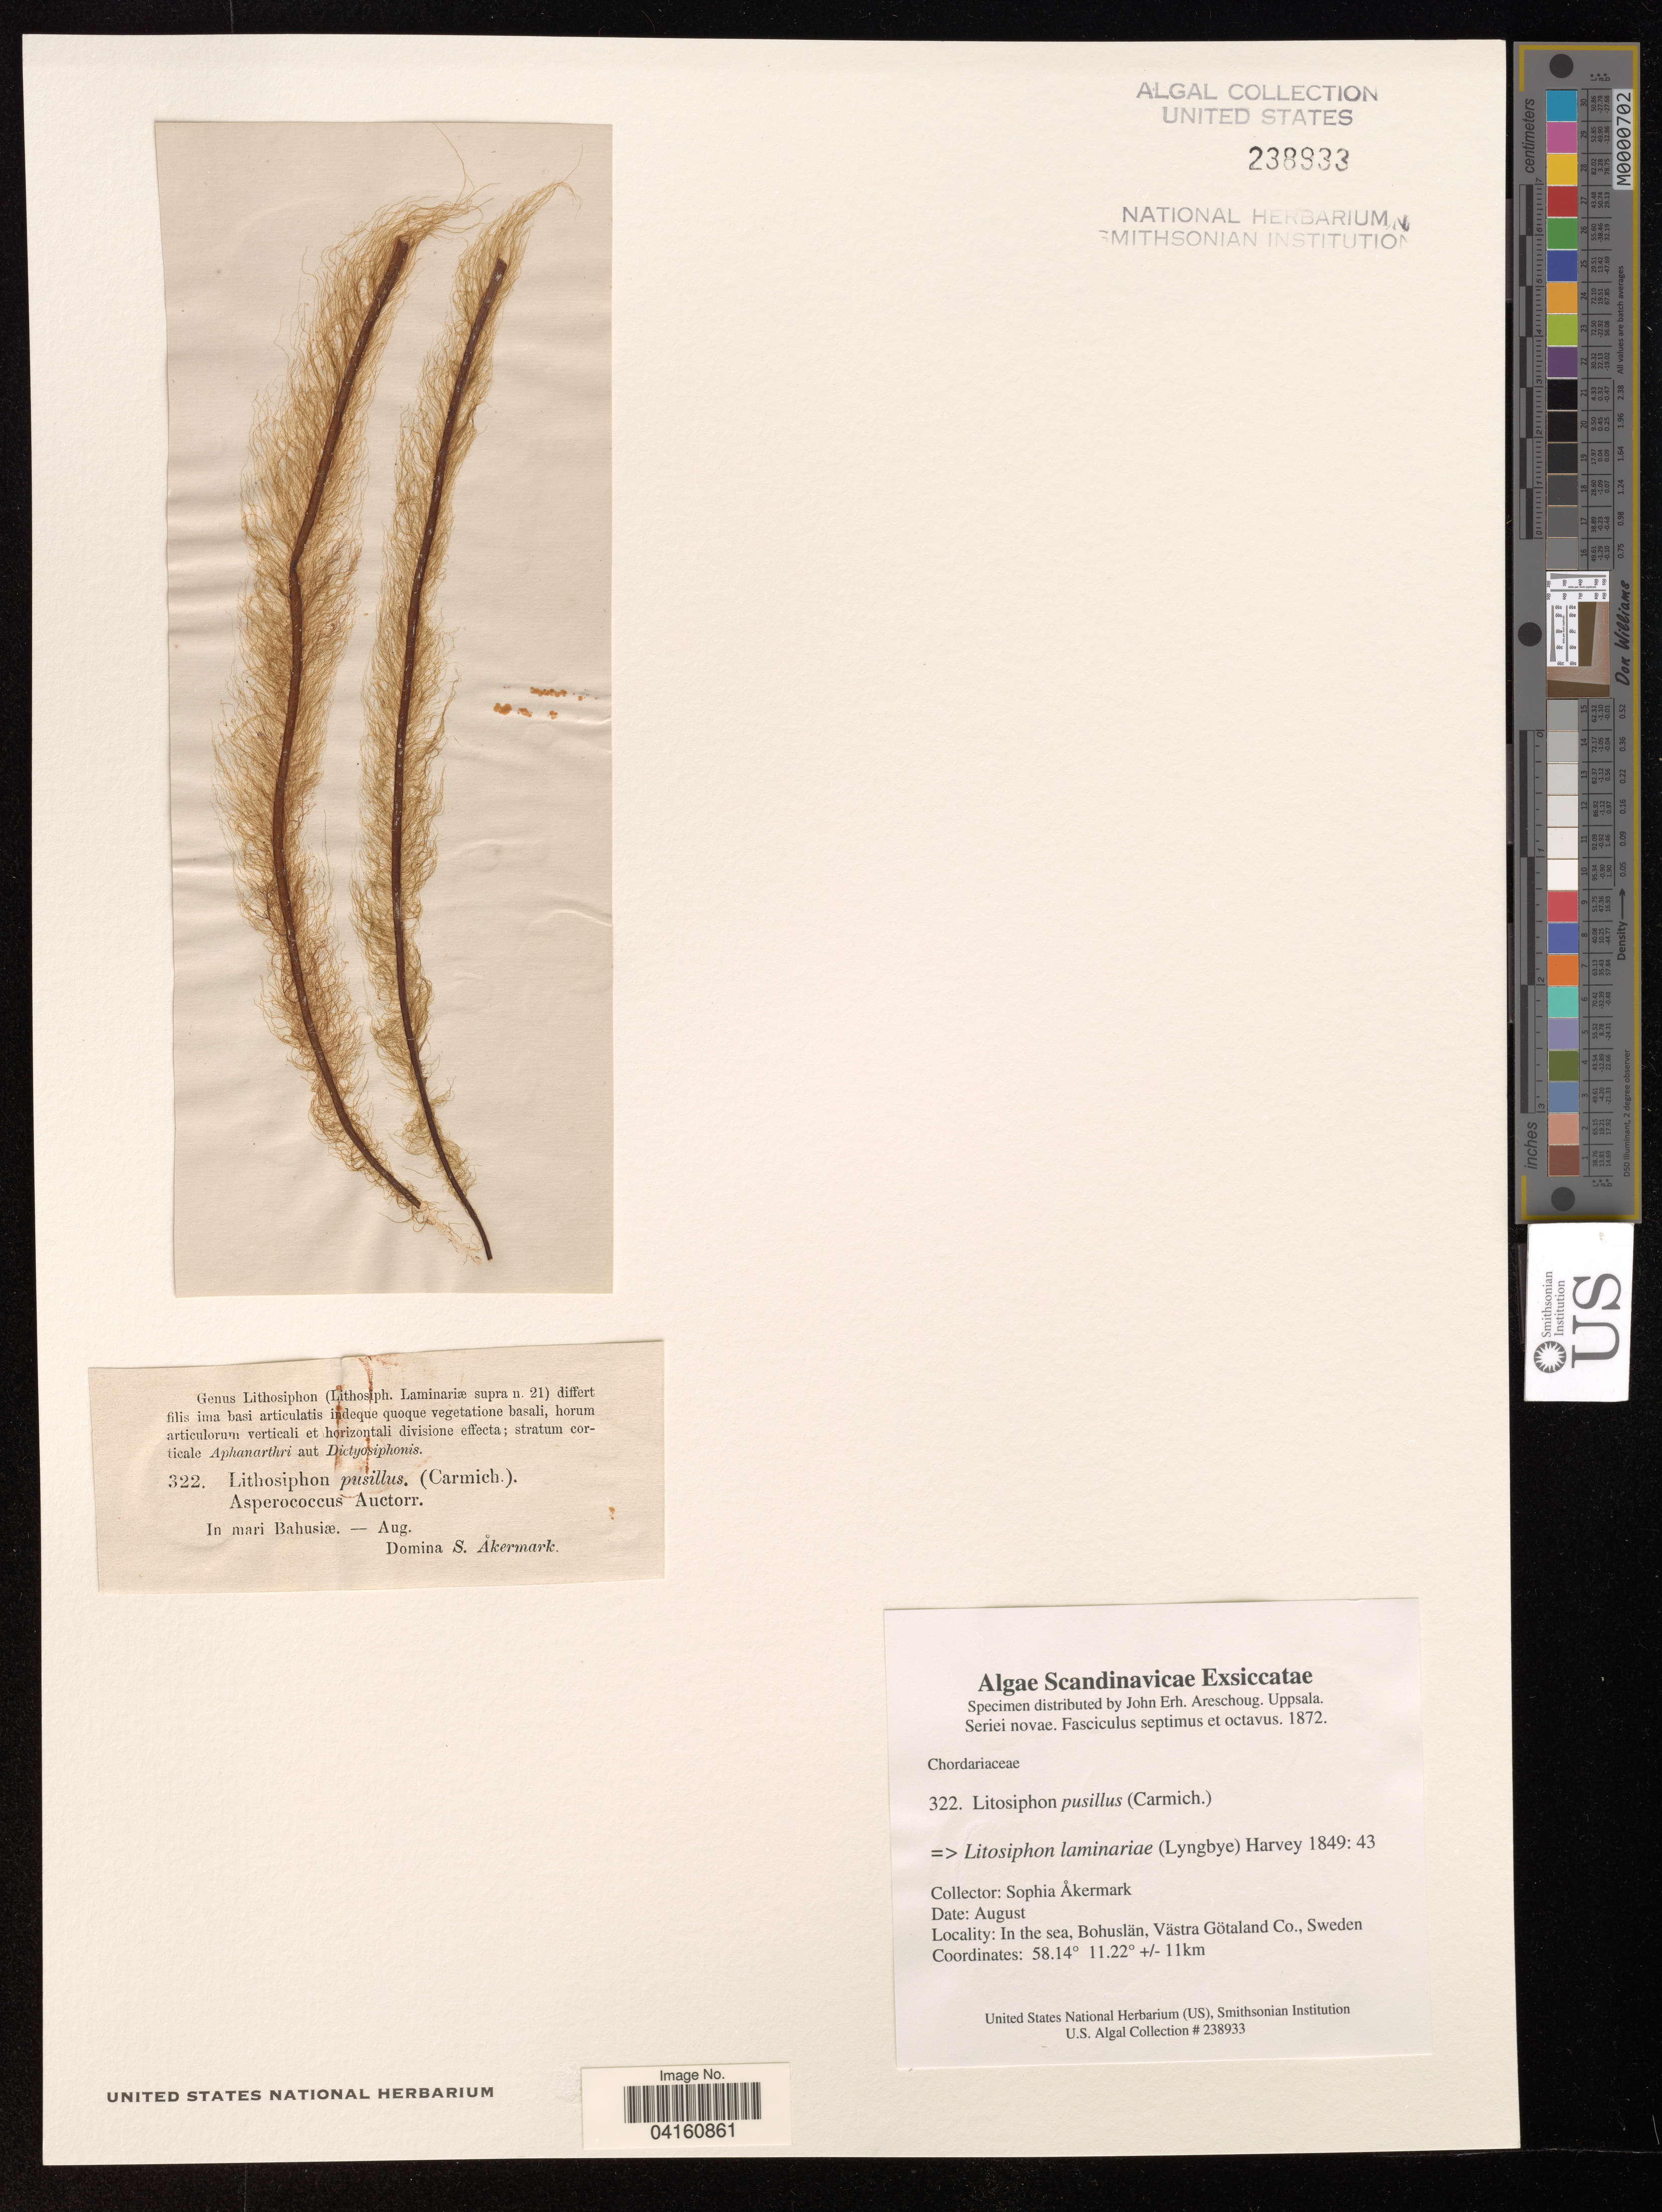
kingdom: Chromista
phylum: Ochrophyta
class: Phaeophyceae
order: Dictyosiphonales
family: Punctariaceae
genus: Litosiphon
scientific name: Litosiphon laminariae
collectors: S. Akermark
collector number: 322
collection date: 1872-08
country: Sweden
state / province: Västra Götaland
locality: in the sea. Bohuslan.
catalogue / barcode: US 238933